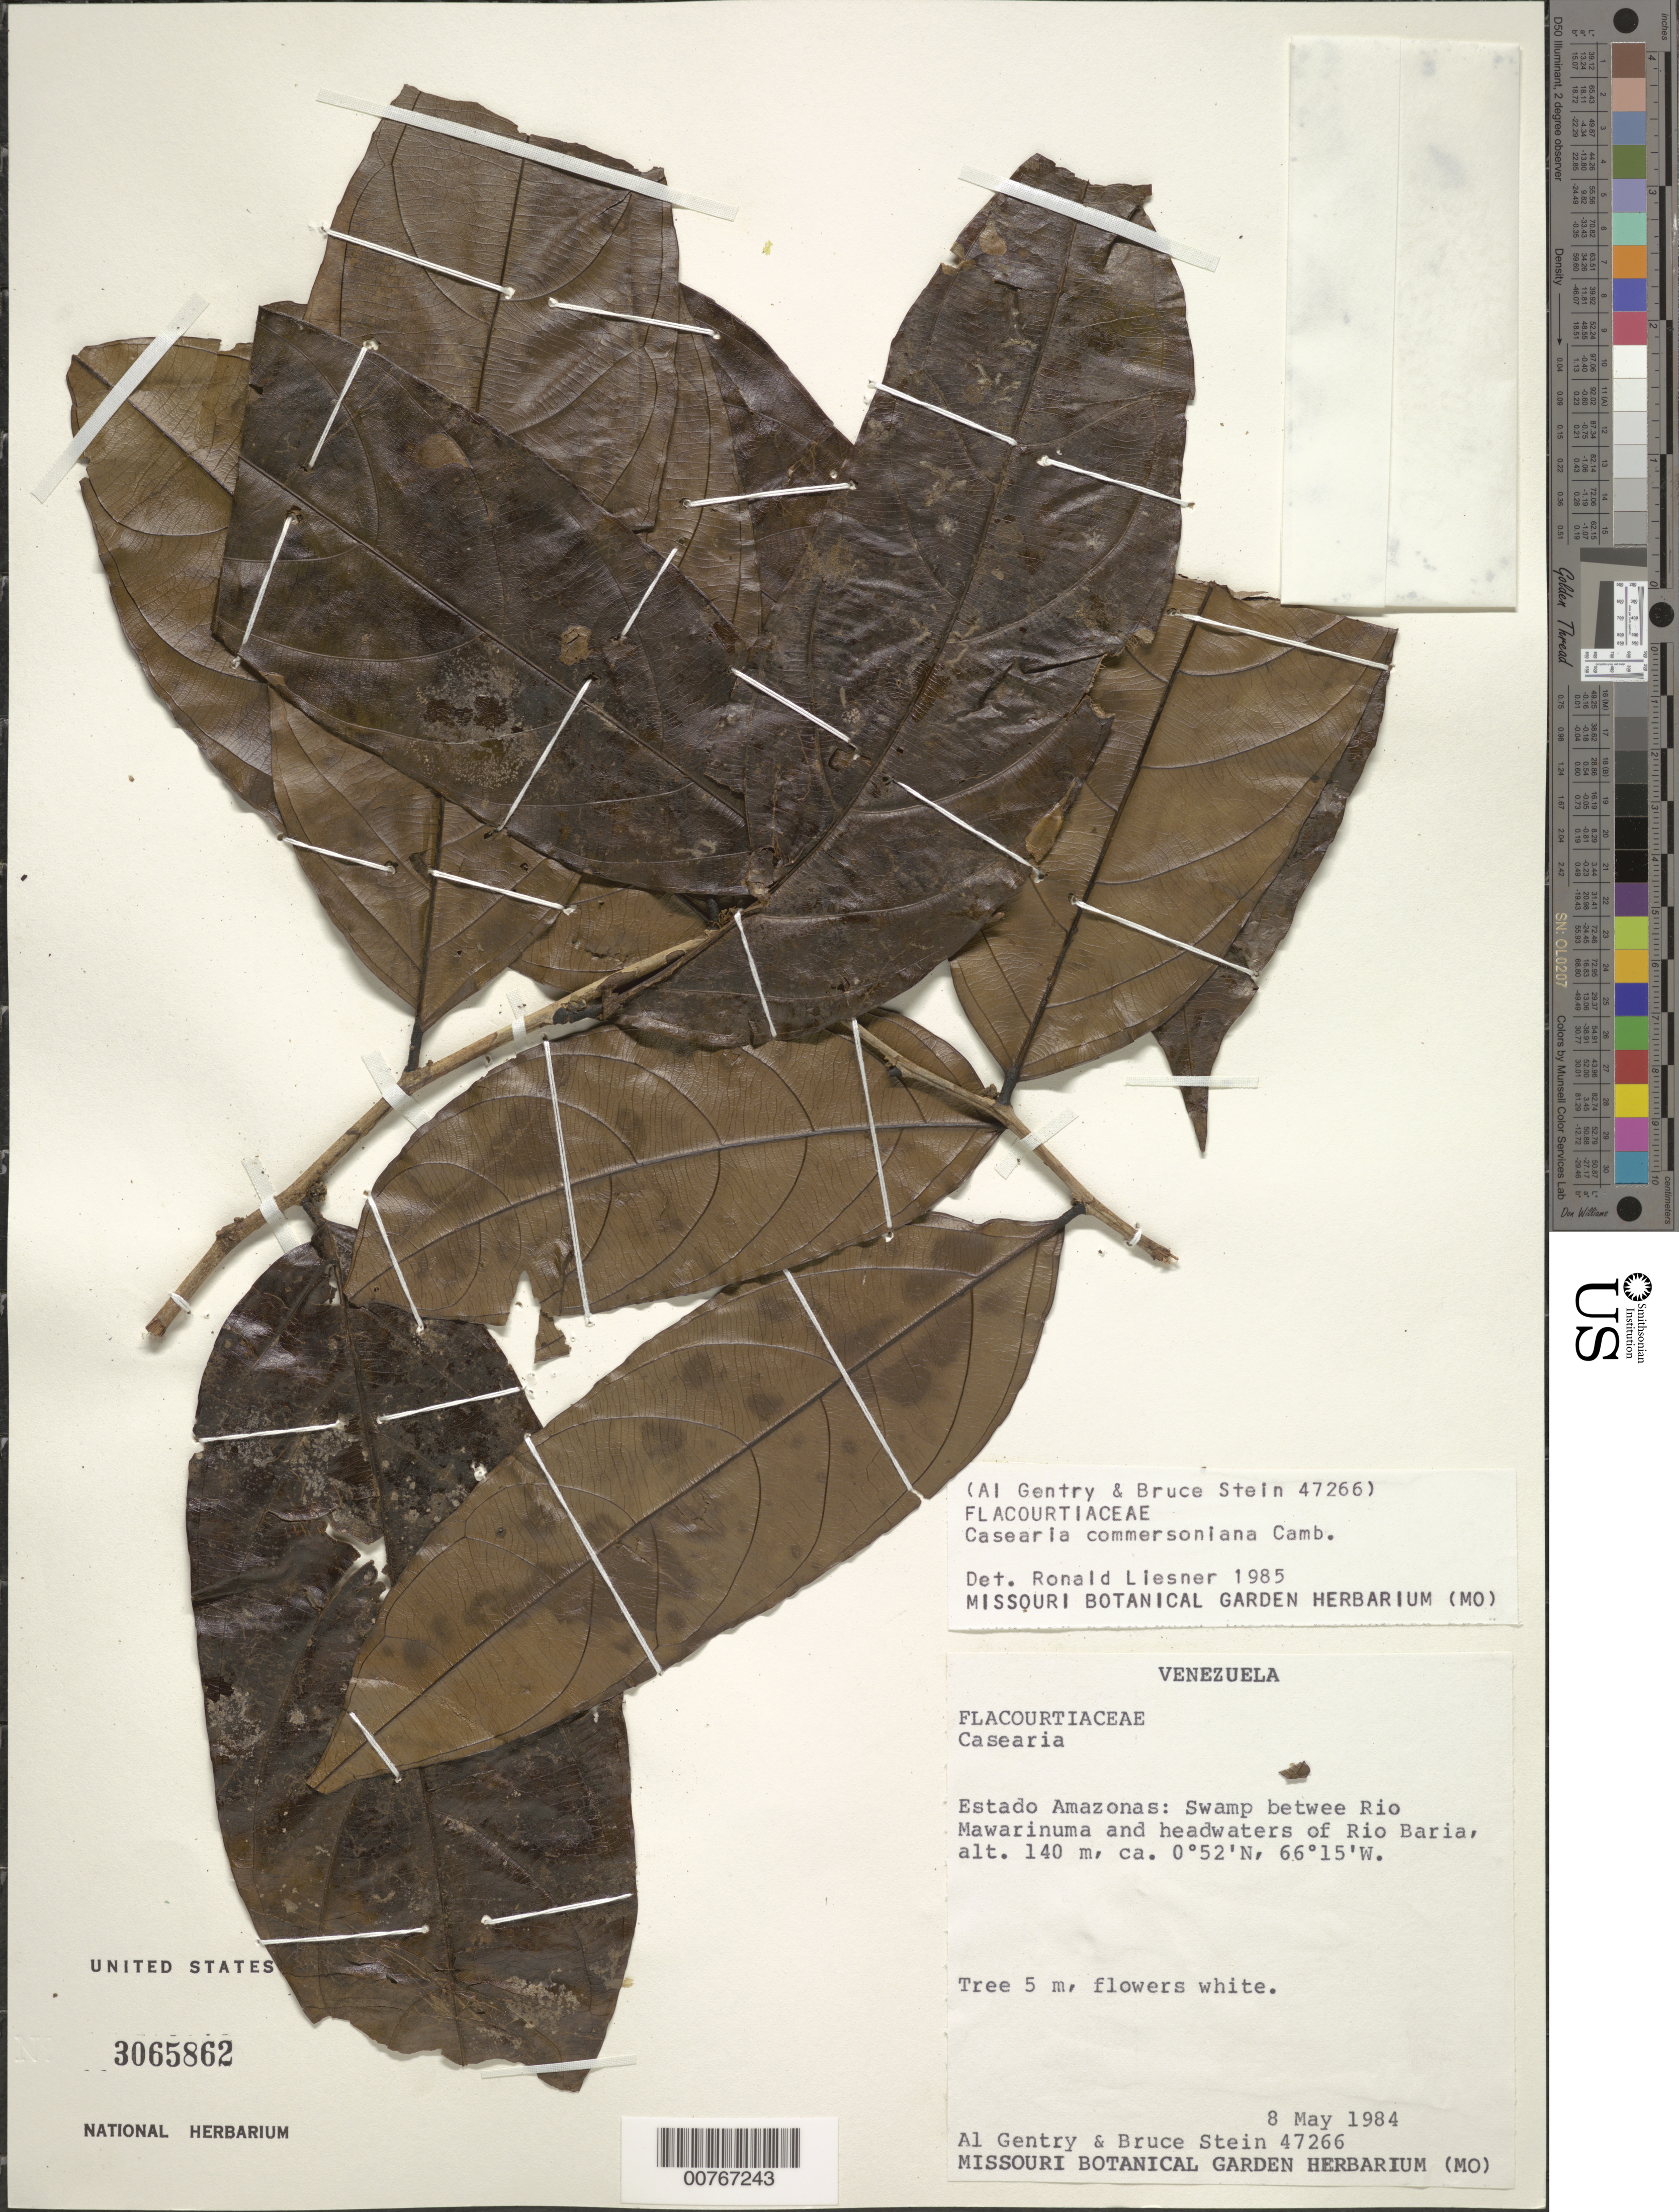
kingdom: Plantae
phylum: Tracheophyta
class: Magnoliopsida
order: Malpighiales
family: Salicaceae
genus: Piparea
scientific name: Piparea dentata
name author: Aubl.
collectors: A. H. Gentry & B. Stein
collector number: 47266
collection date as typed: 8-May-84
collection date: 1984-05-08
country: Venezuela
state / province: Amazonas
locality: Río Mawarinuma to headwaters of Río Baria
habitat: Swamp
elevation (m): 140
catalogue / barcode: US 3065862